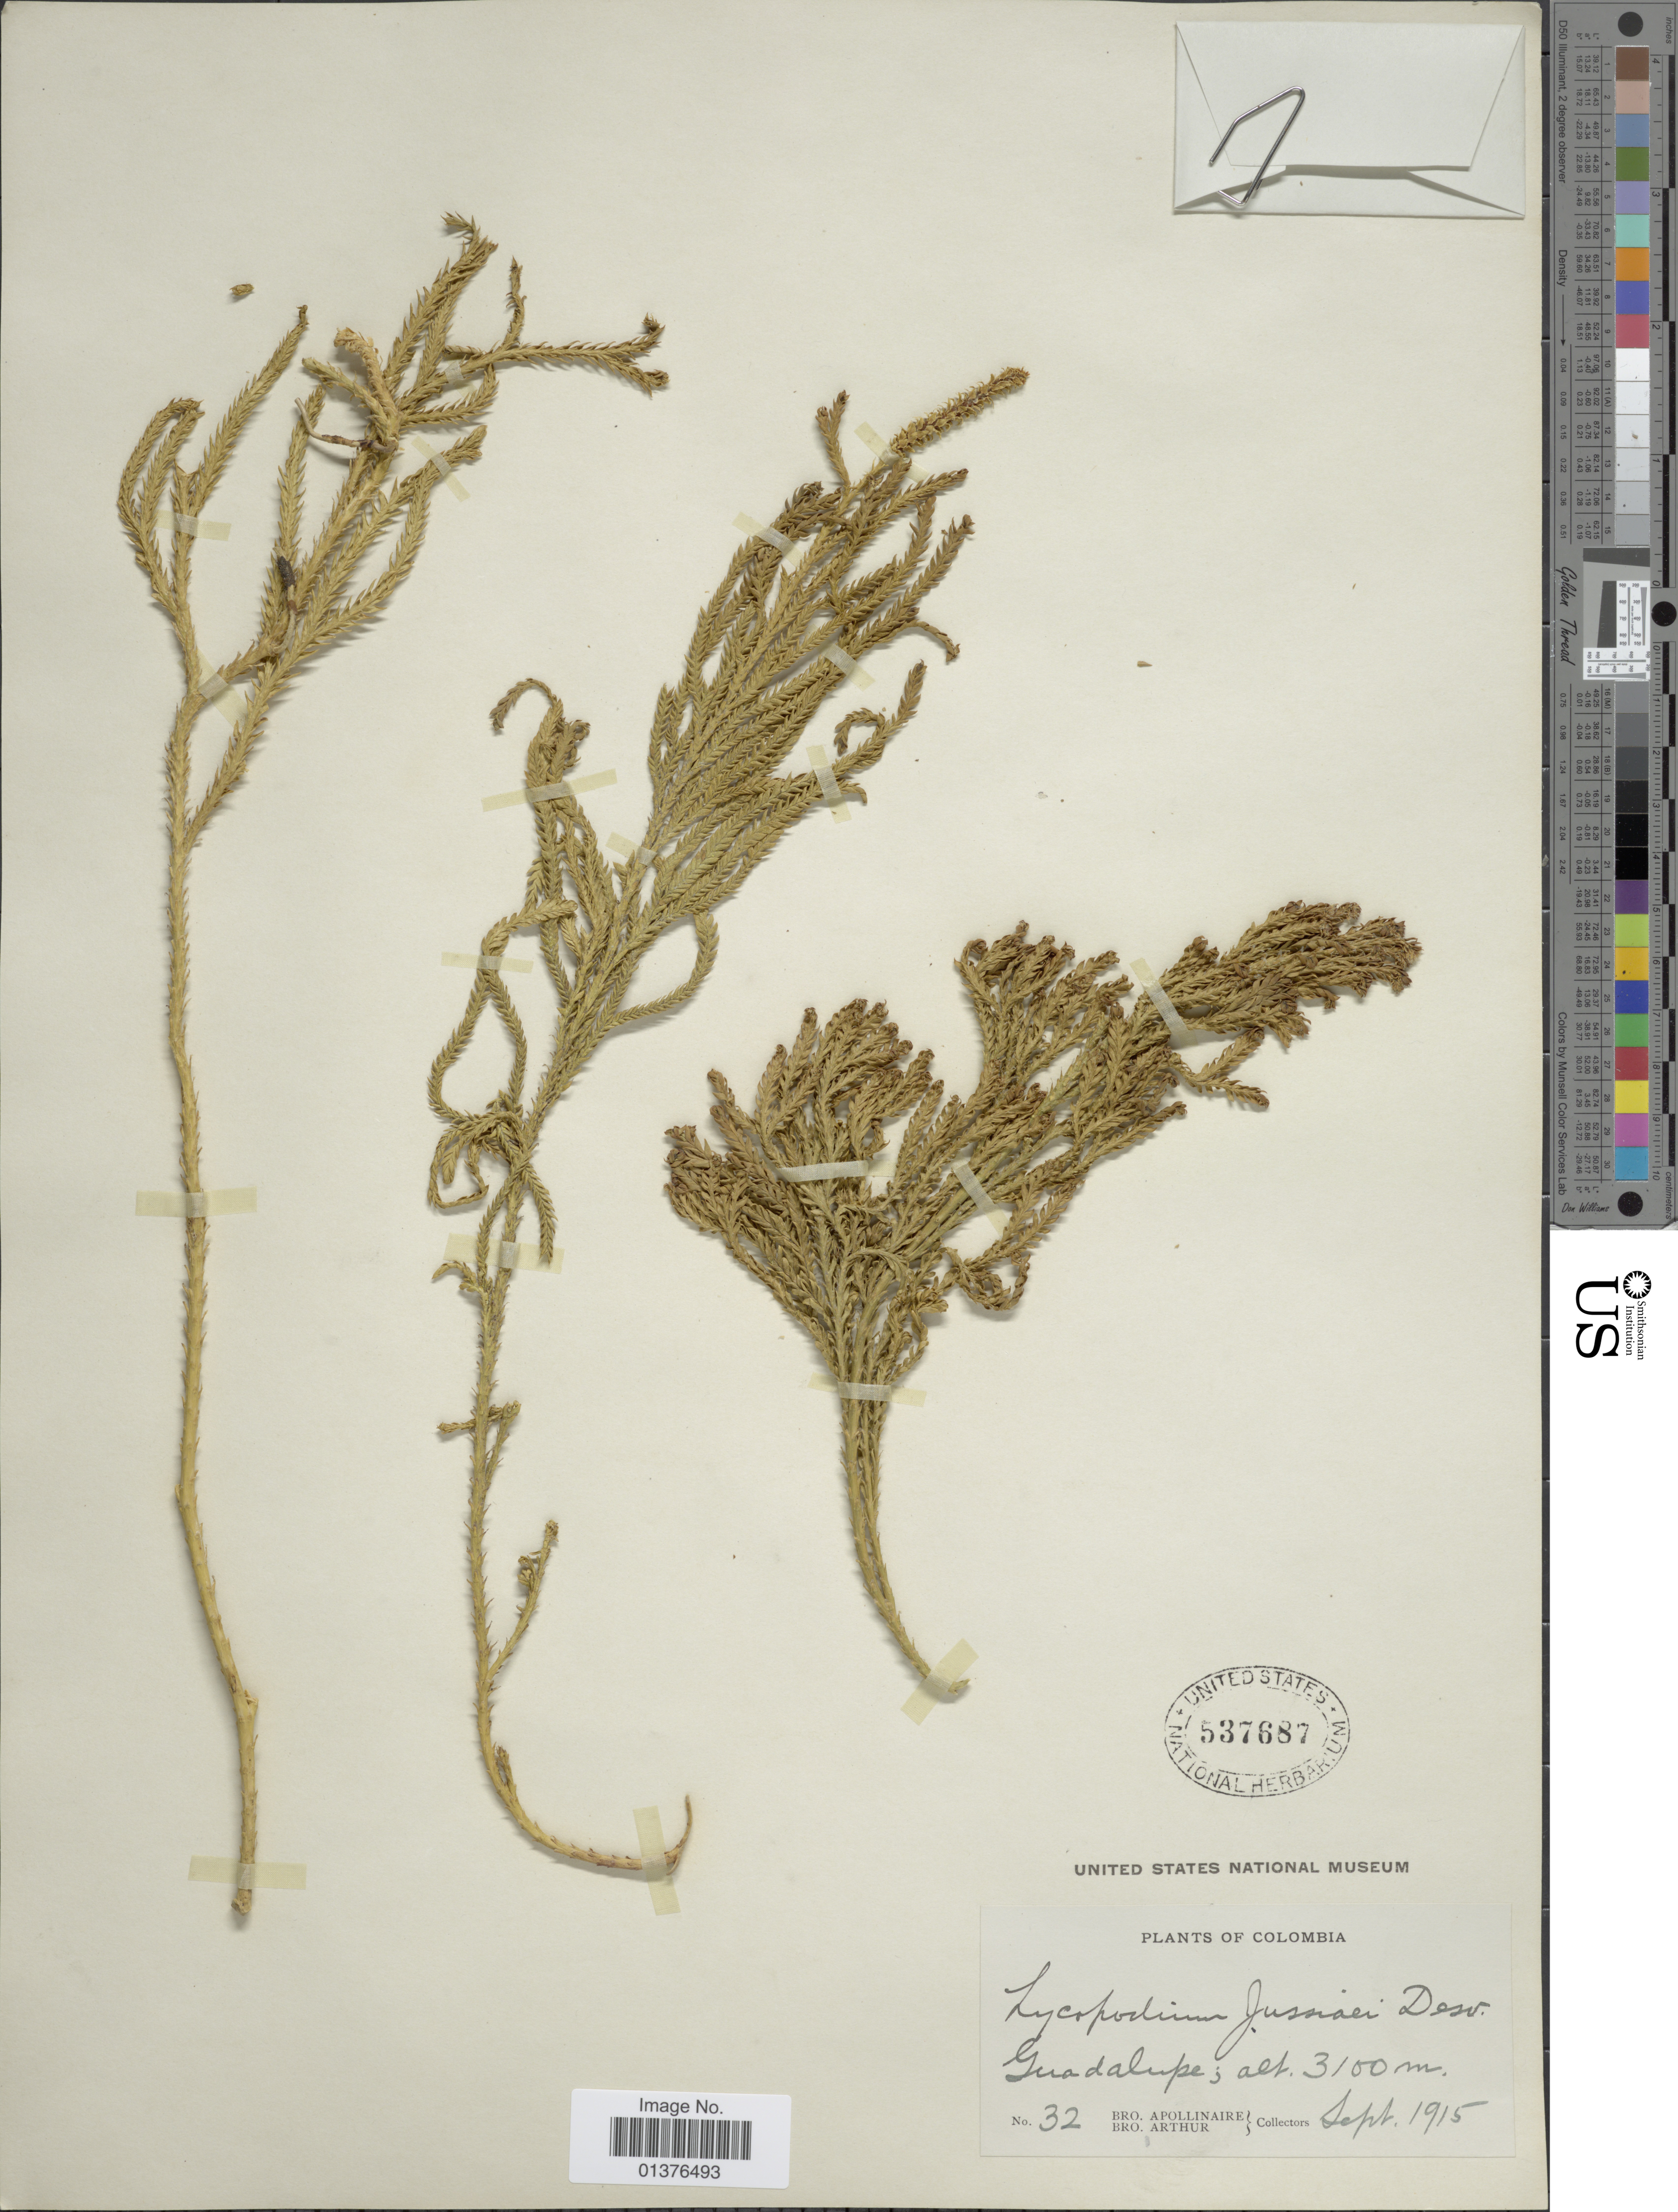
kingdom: Plantae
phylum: Tracheophyta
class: Lycopodiopsida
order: Lycopodiales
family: Lycopodiaceae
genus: Diphasium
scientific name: Diphasium jussiaei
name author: (Desv.) C. Presl ex Rothm.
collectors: Bro. Apollinaire & Bro. Arthur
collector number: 32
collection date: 1915-09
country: Colombia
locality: Guadalupe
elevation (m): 3100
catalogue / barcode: US 537687